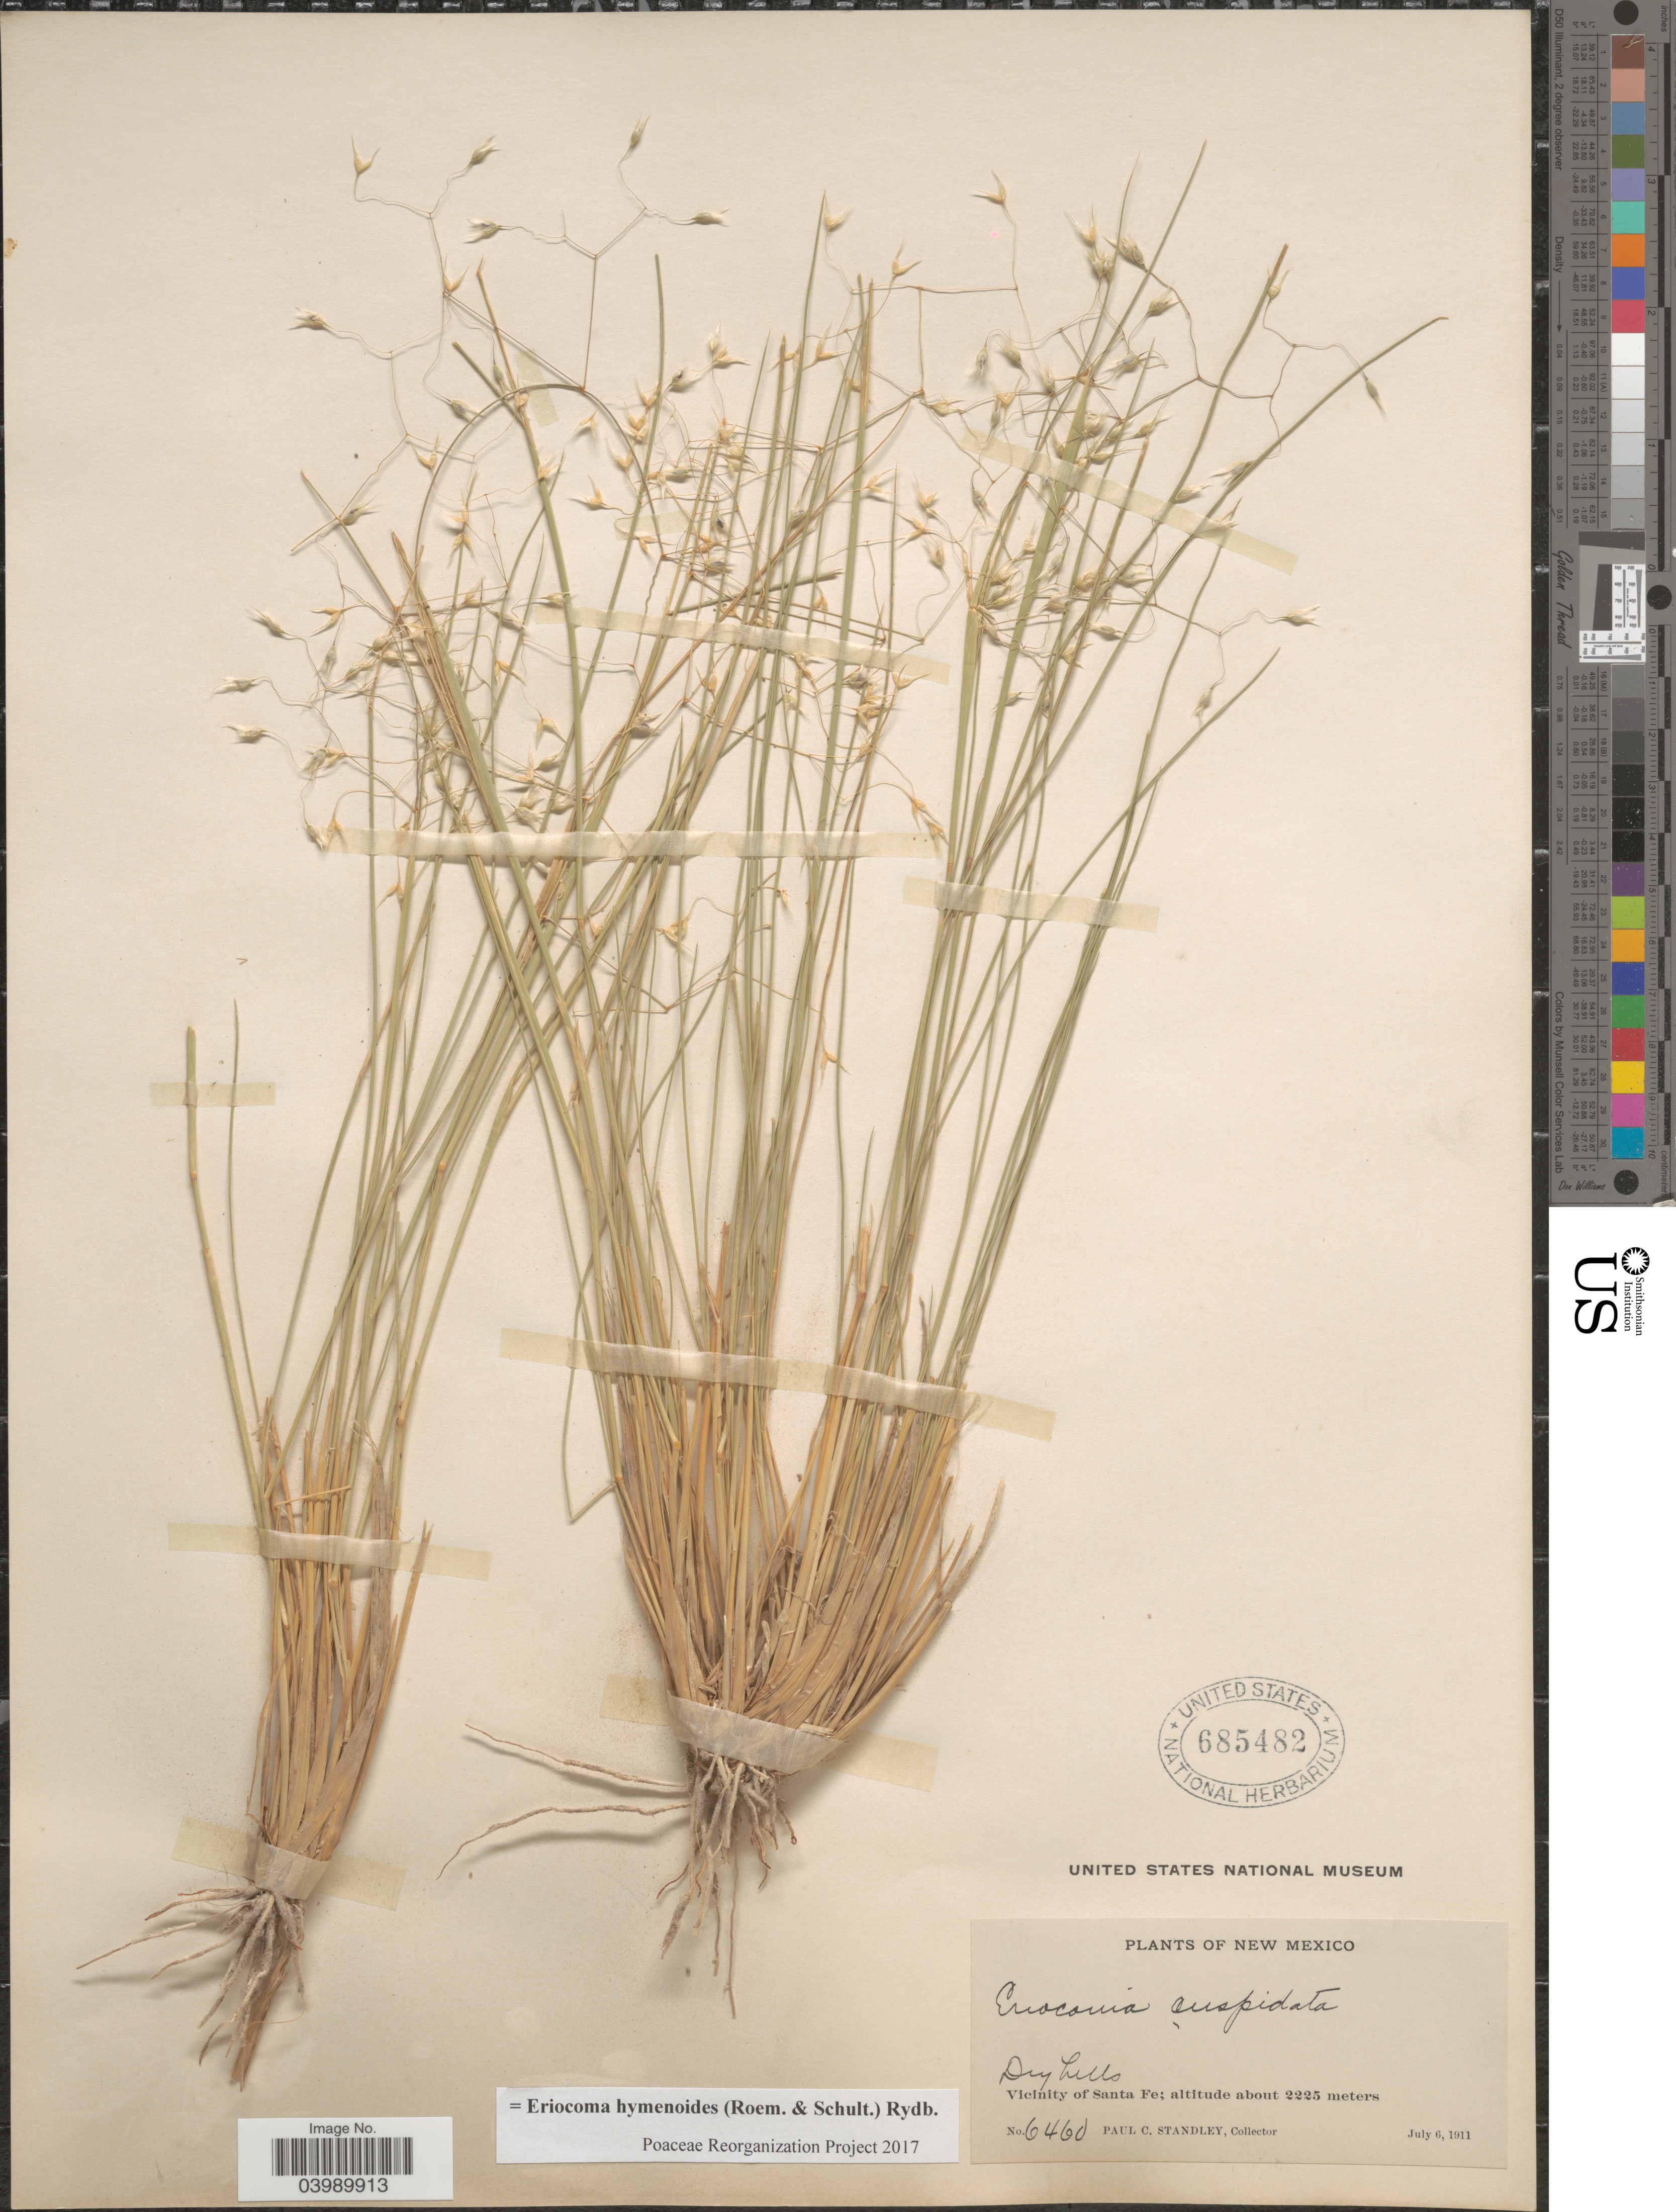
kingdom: Plantae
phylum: Tracheophyta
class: Liliopsida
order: Poales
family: Poaceae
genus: Eriocoma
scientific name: Eriocoma hymenoides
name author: (Roem. & Schult.) Rydb.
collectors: P. C. Standley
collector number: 6460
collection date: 1911-07-06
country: United States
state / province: New Mexico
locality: Vicinity of Santa Fe.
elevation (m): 2225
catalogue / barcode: US 685482